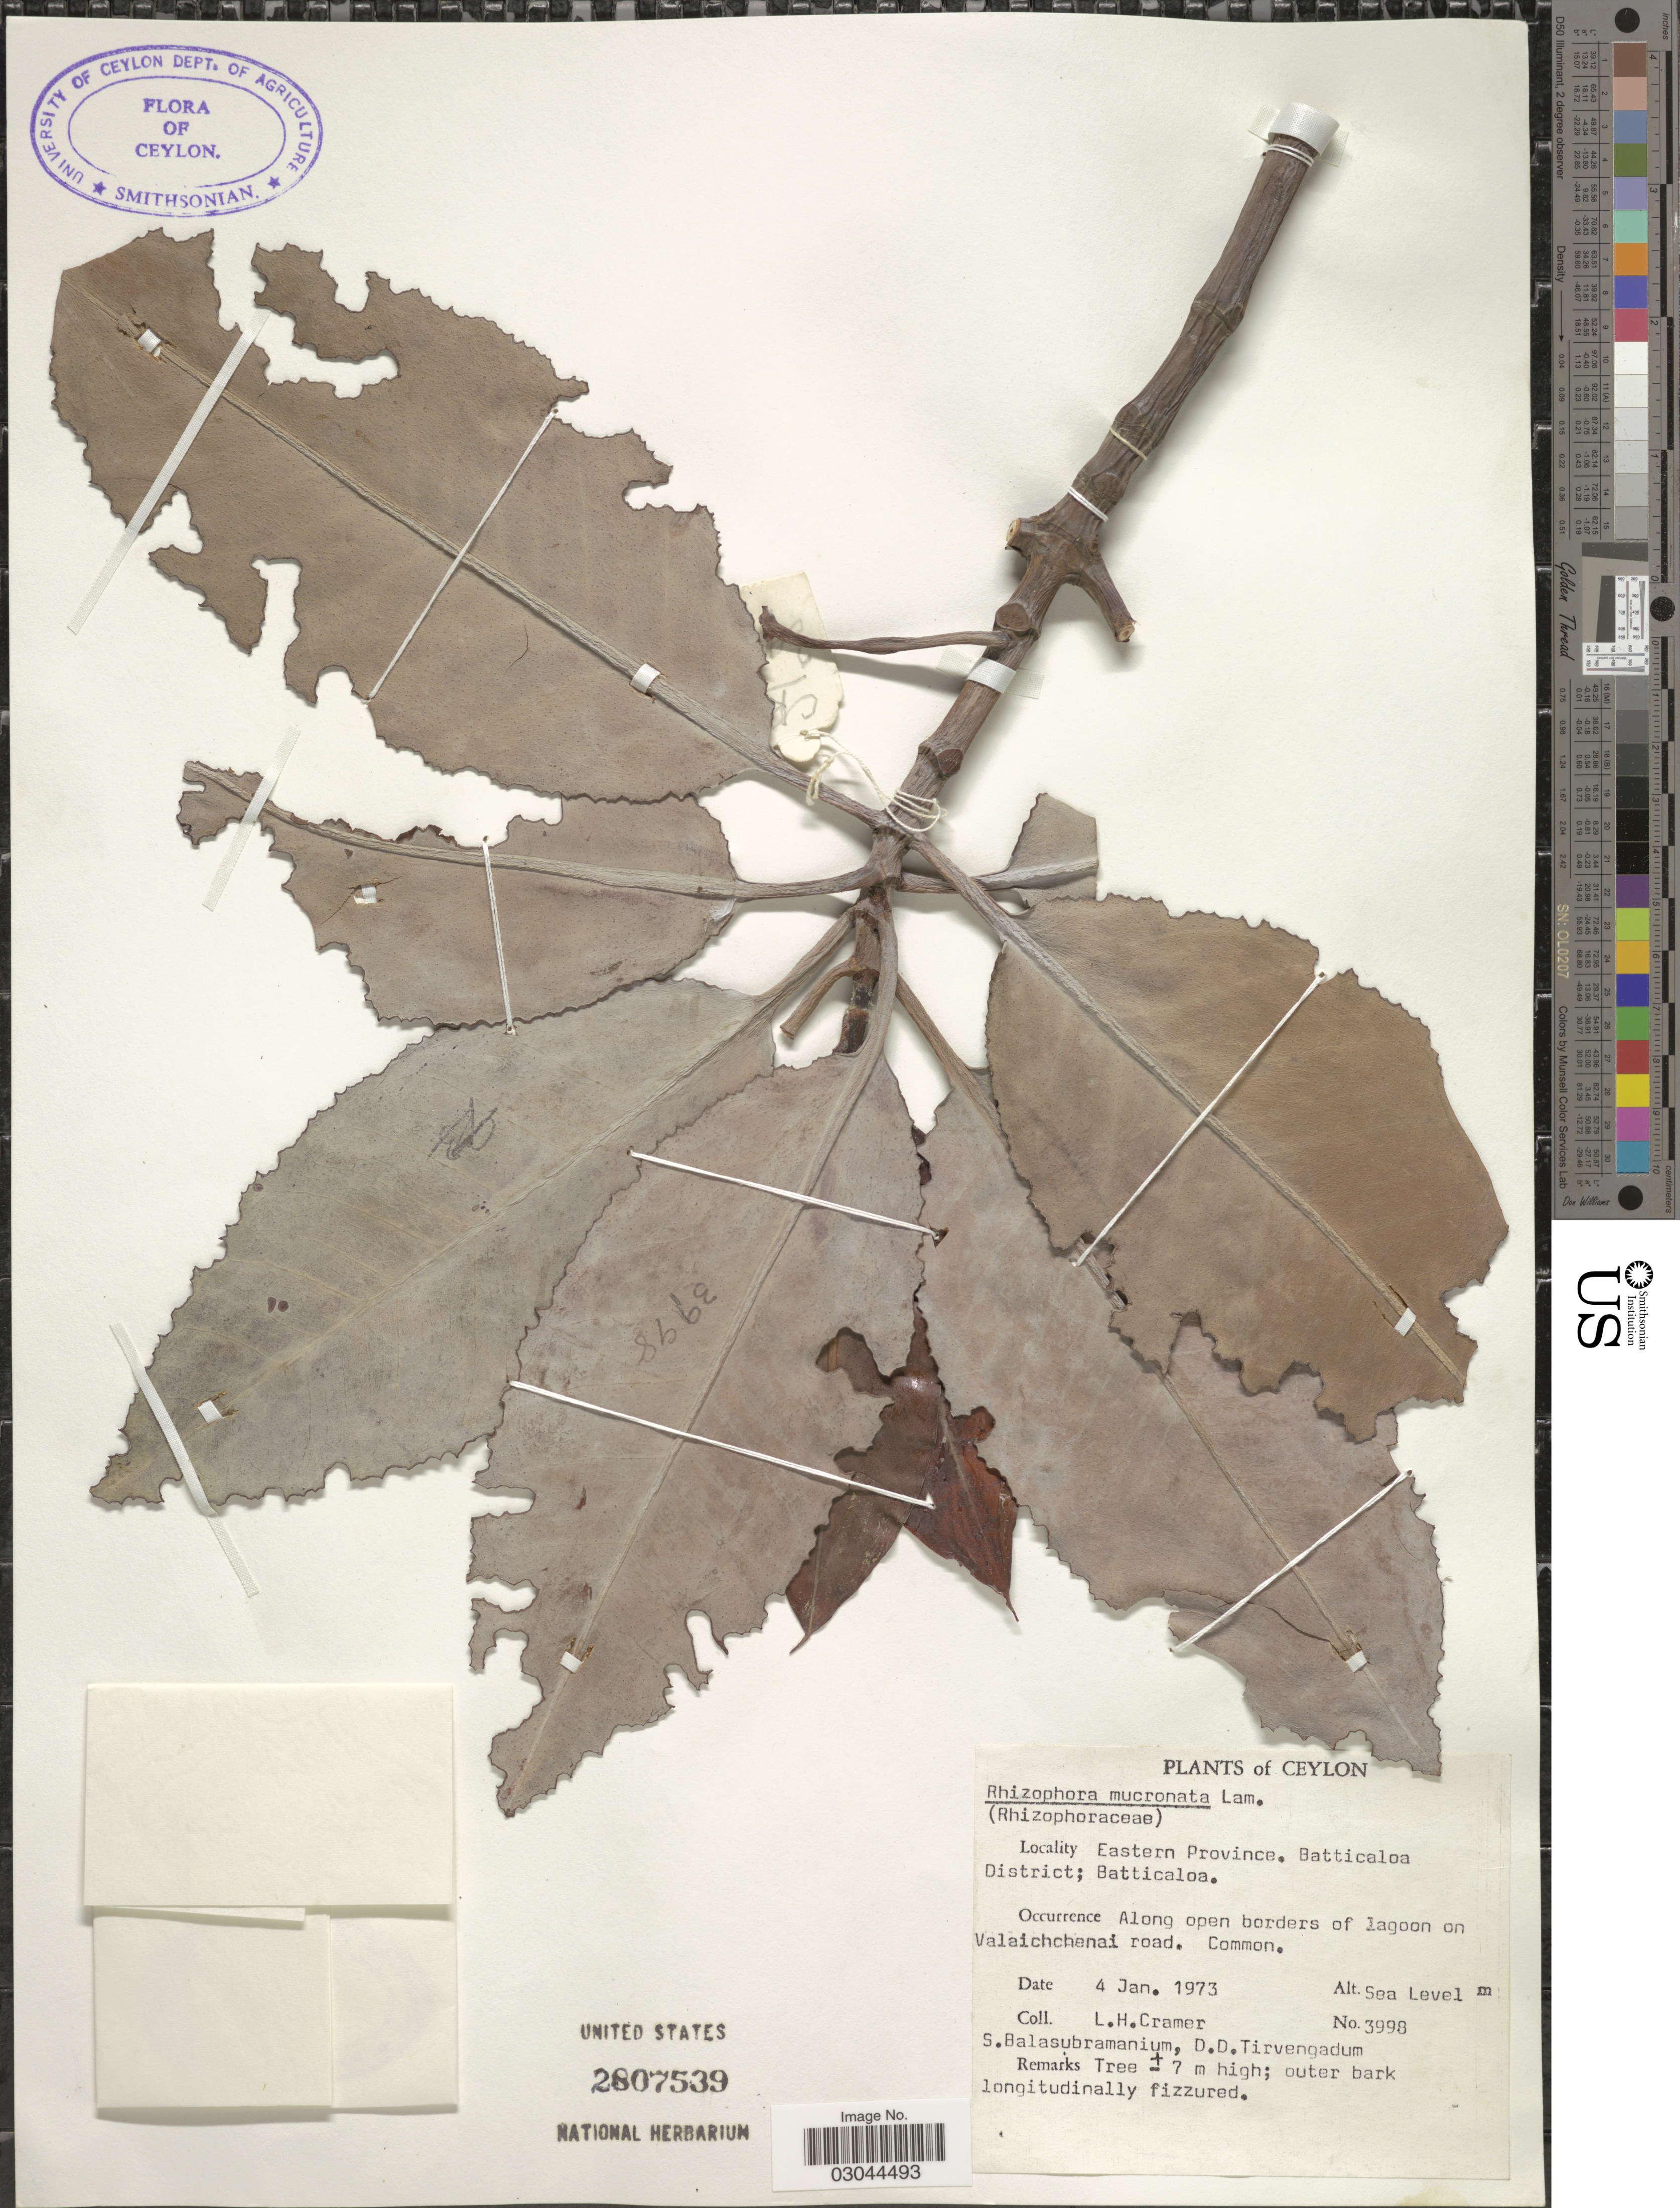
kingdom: Plantae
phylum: Tracheophyta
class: Magnoliopsida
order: Malpighiales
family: Rhizophoraceae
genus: Rhizophora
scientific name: Rhizophora mucronata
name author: Lam.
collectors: L. H. Cramer, S. Balasubramanium & D. Tirvengadum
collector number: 3998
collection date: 1973-01-04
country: Sri Lanka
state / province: Eastern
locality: Ceylon. Eastern Province. Batticaloa District; Batticaloa. Along borders of lagoon on Valaichchenai road.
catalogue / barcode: US 2807539